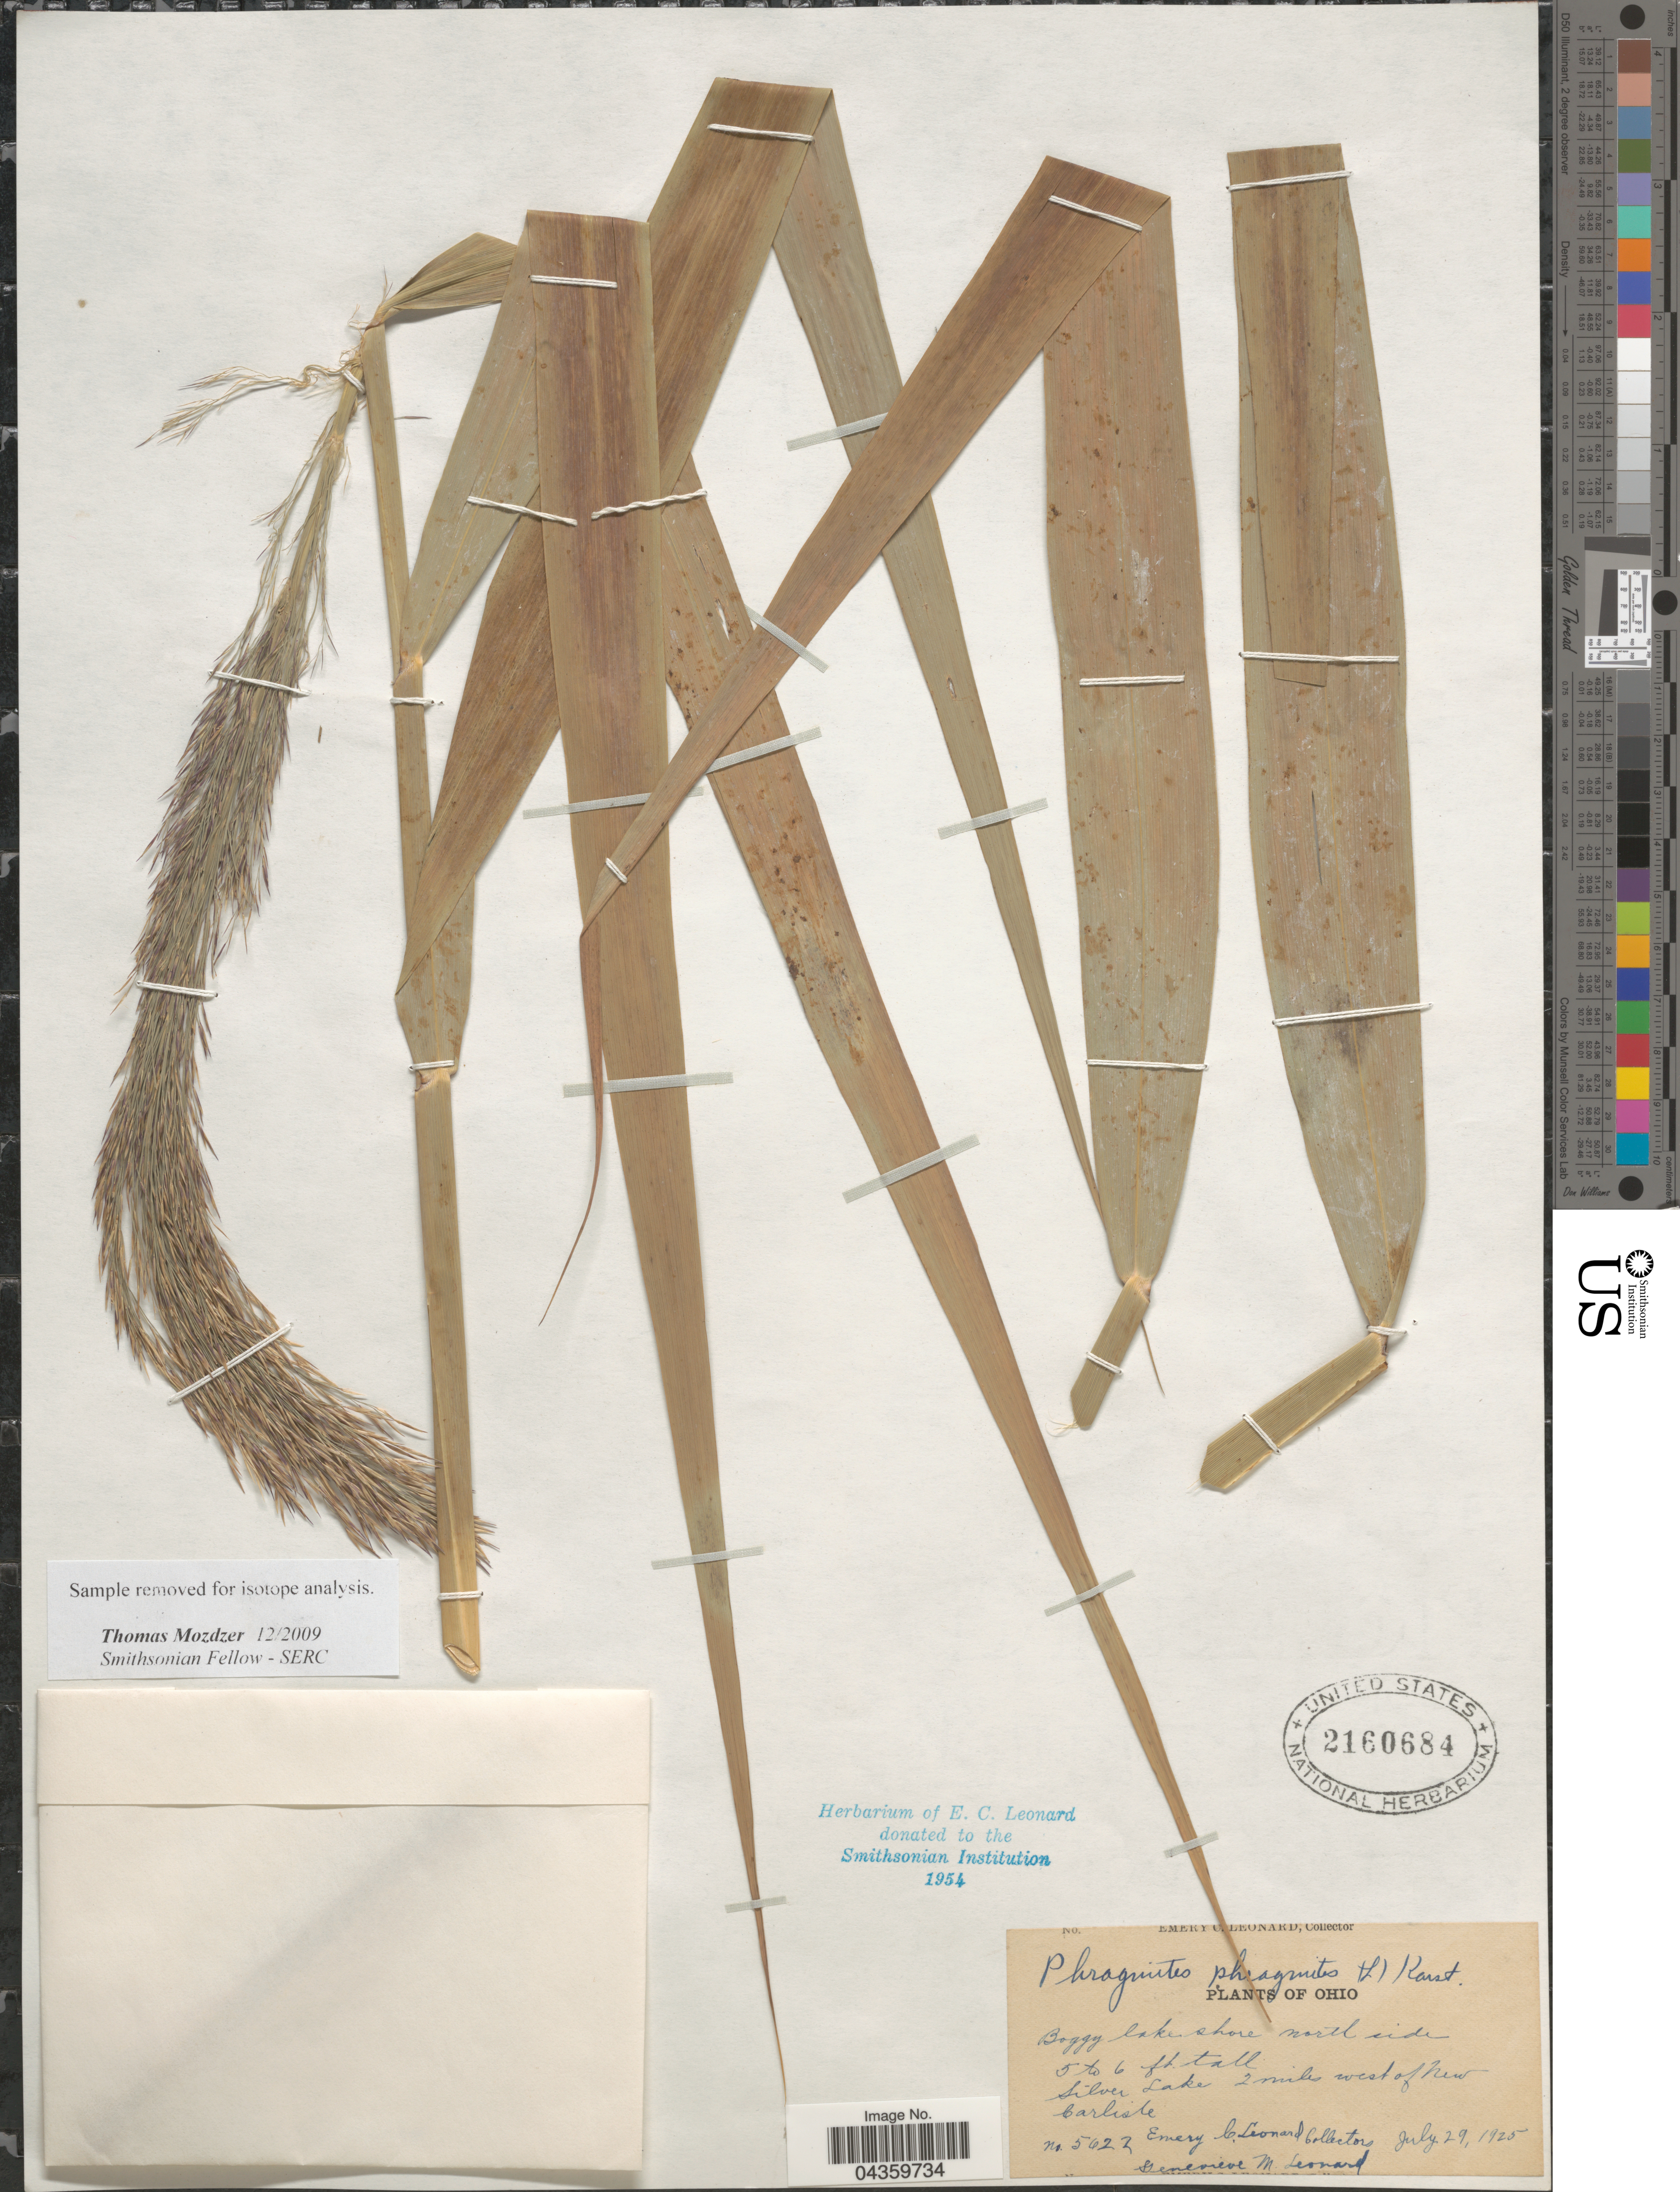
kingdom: Plantae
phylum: Tracheophyta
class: Liliopsida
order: Poales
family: Poaceae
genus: Phragmites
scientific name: Phragmites australis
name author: (Cav.) Trin. ex Steud.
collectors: E. C. Leonard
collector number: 5022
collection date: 1925-07-29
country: United States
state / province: Ohio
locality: Boggy lake shore north side. Silver Lake 2 miles west of New Carlisle.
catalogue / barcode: US 2160684